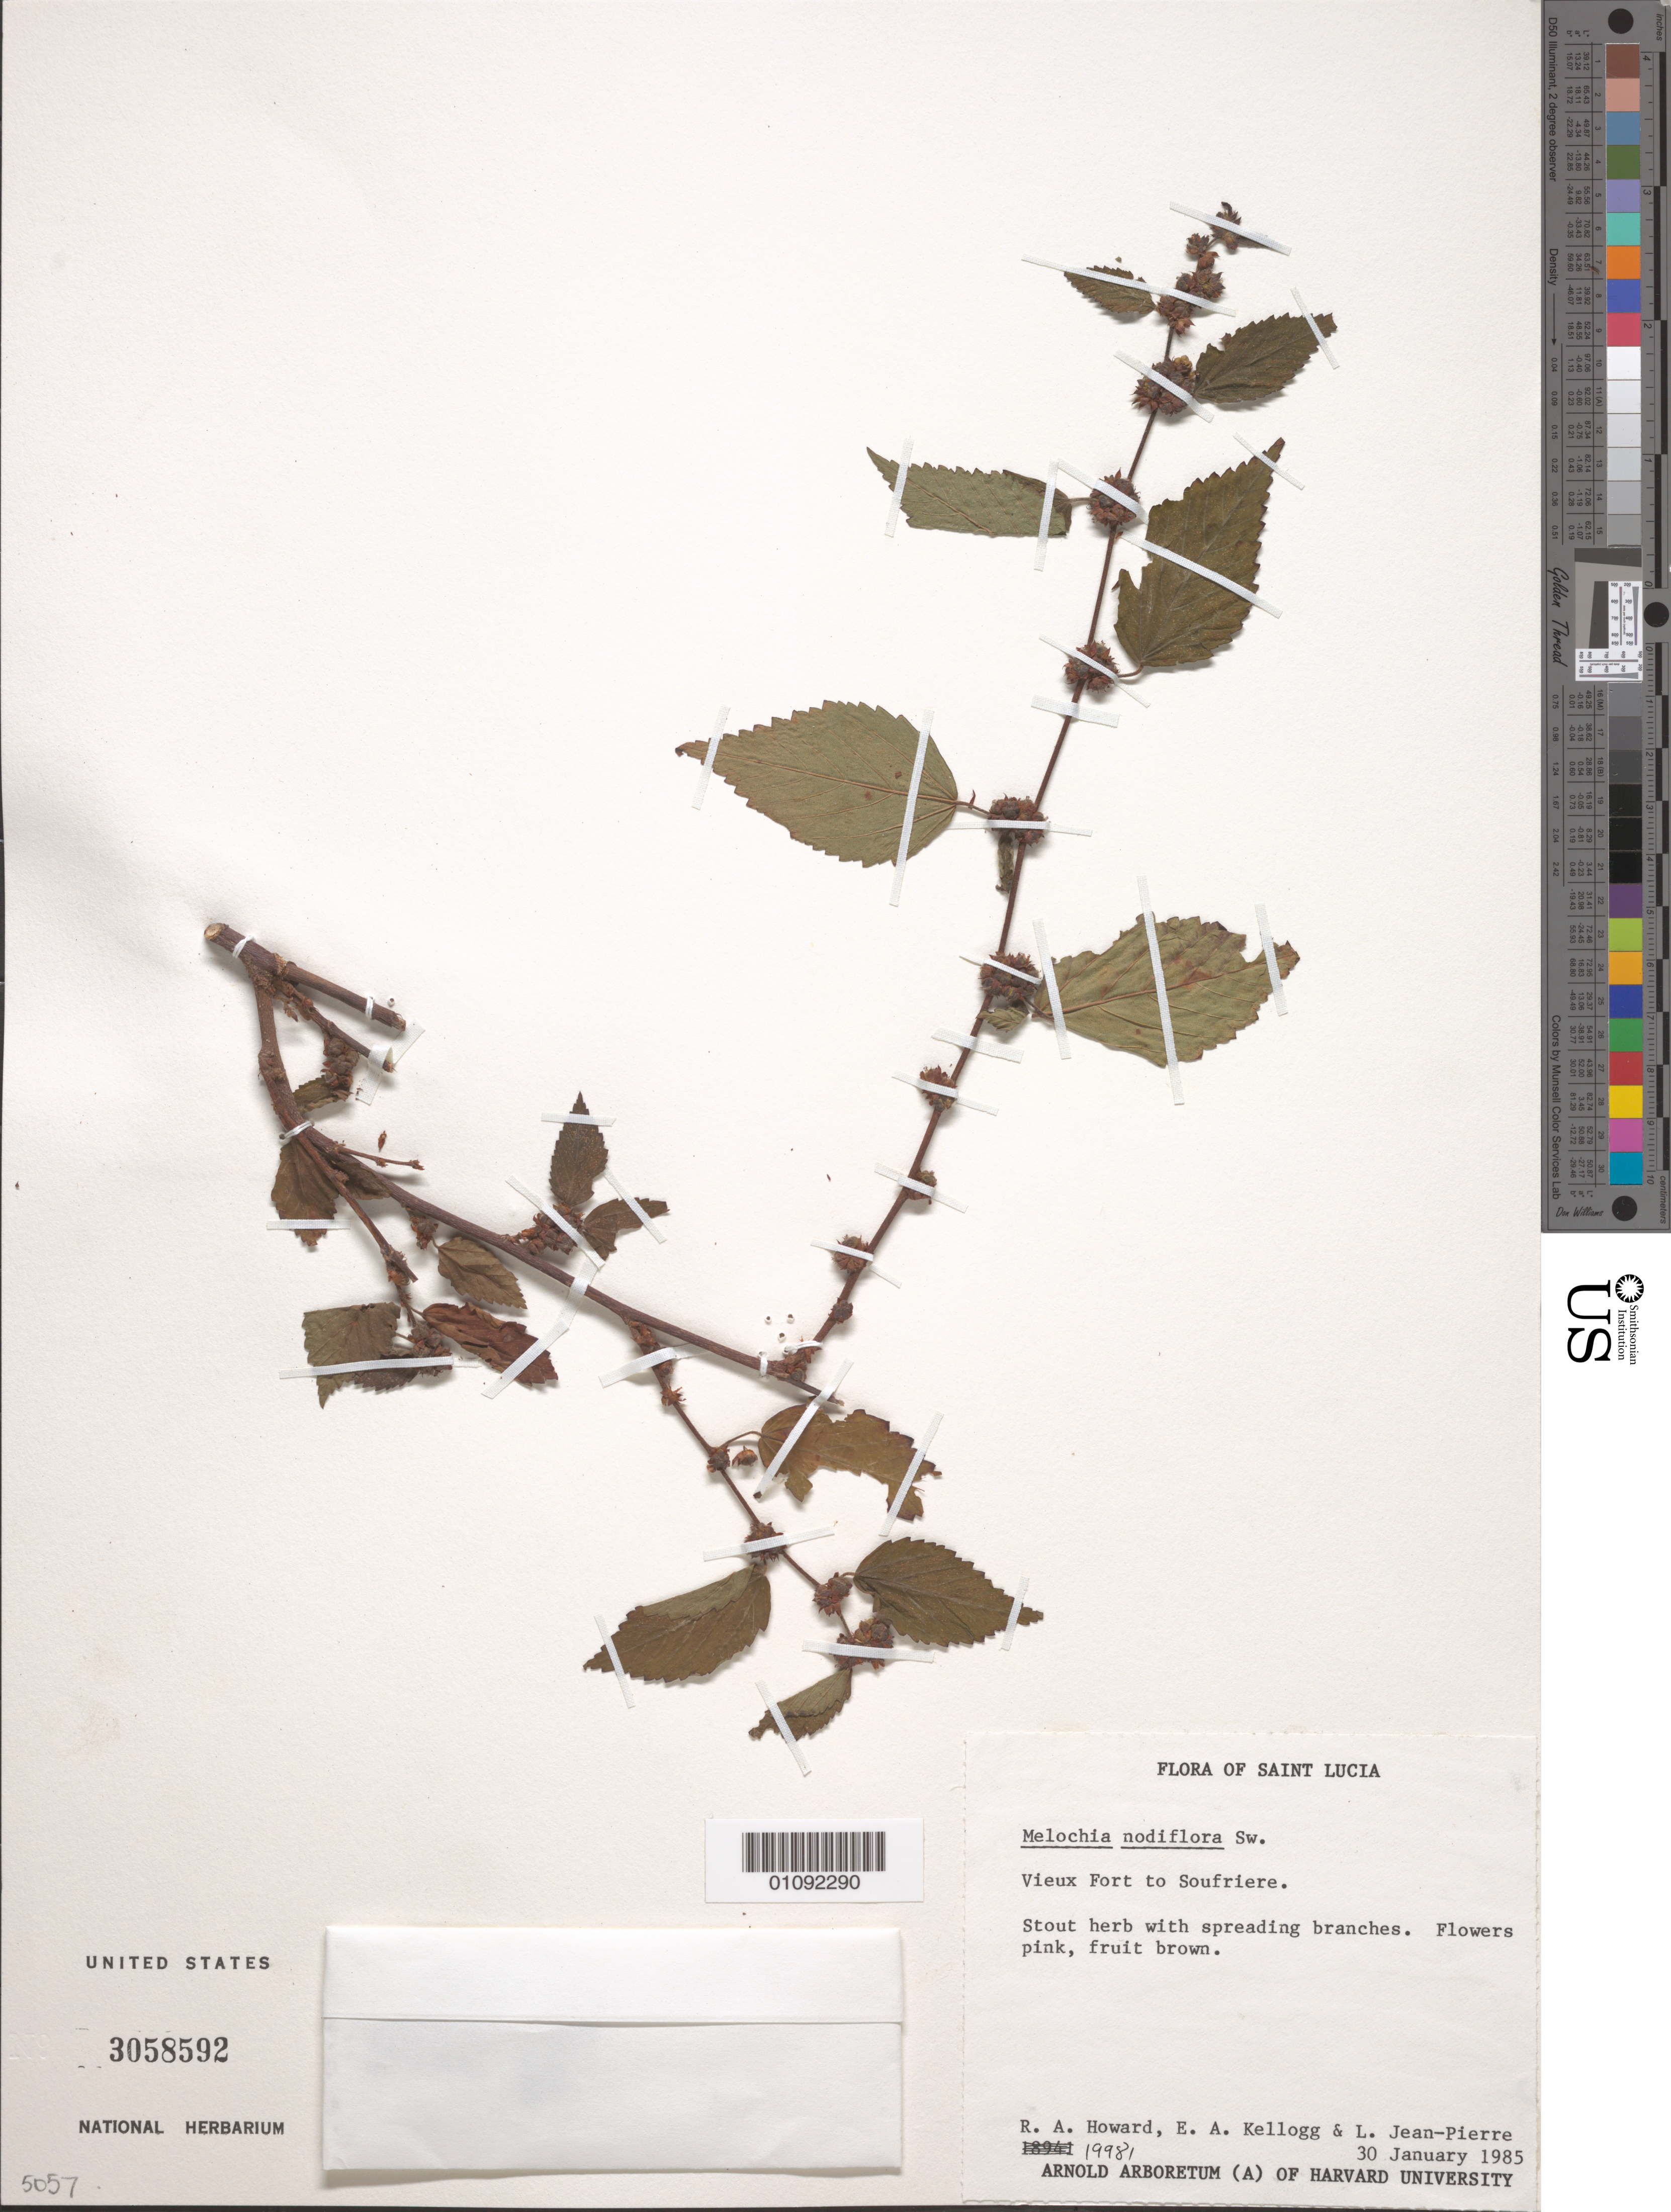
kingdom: Plantae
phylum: Tracheophyta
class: Magnoliopsida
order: Malvales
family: Malvaceae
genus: Melochia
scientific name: Melochia nodiflora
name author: Sw.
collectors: R. A. Howard, E. A. Kellogg & L. L. Jean-Pierre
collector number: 19981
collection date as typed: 30 Jan 1985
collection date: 1985-01-30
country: St. Lucia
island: St. Lucia I.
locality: Vieux Fort to Soufriere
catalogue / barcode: US 3058592